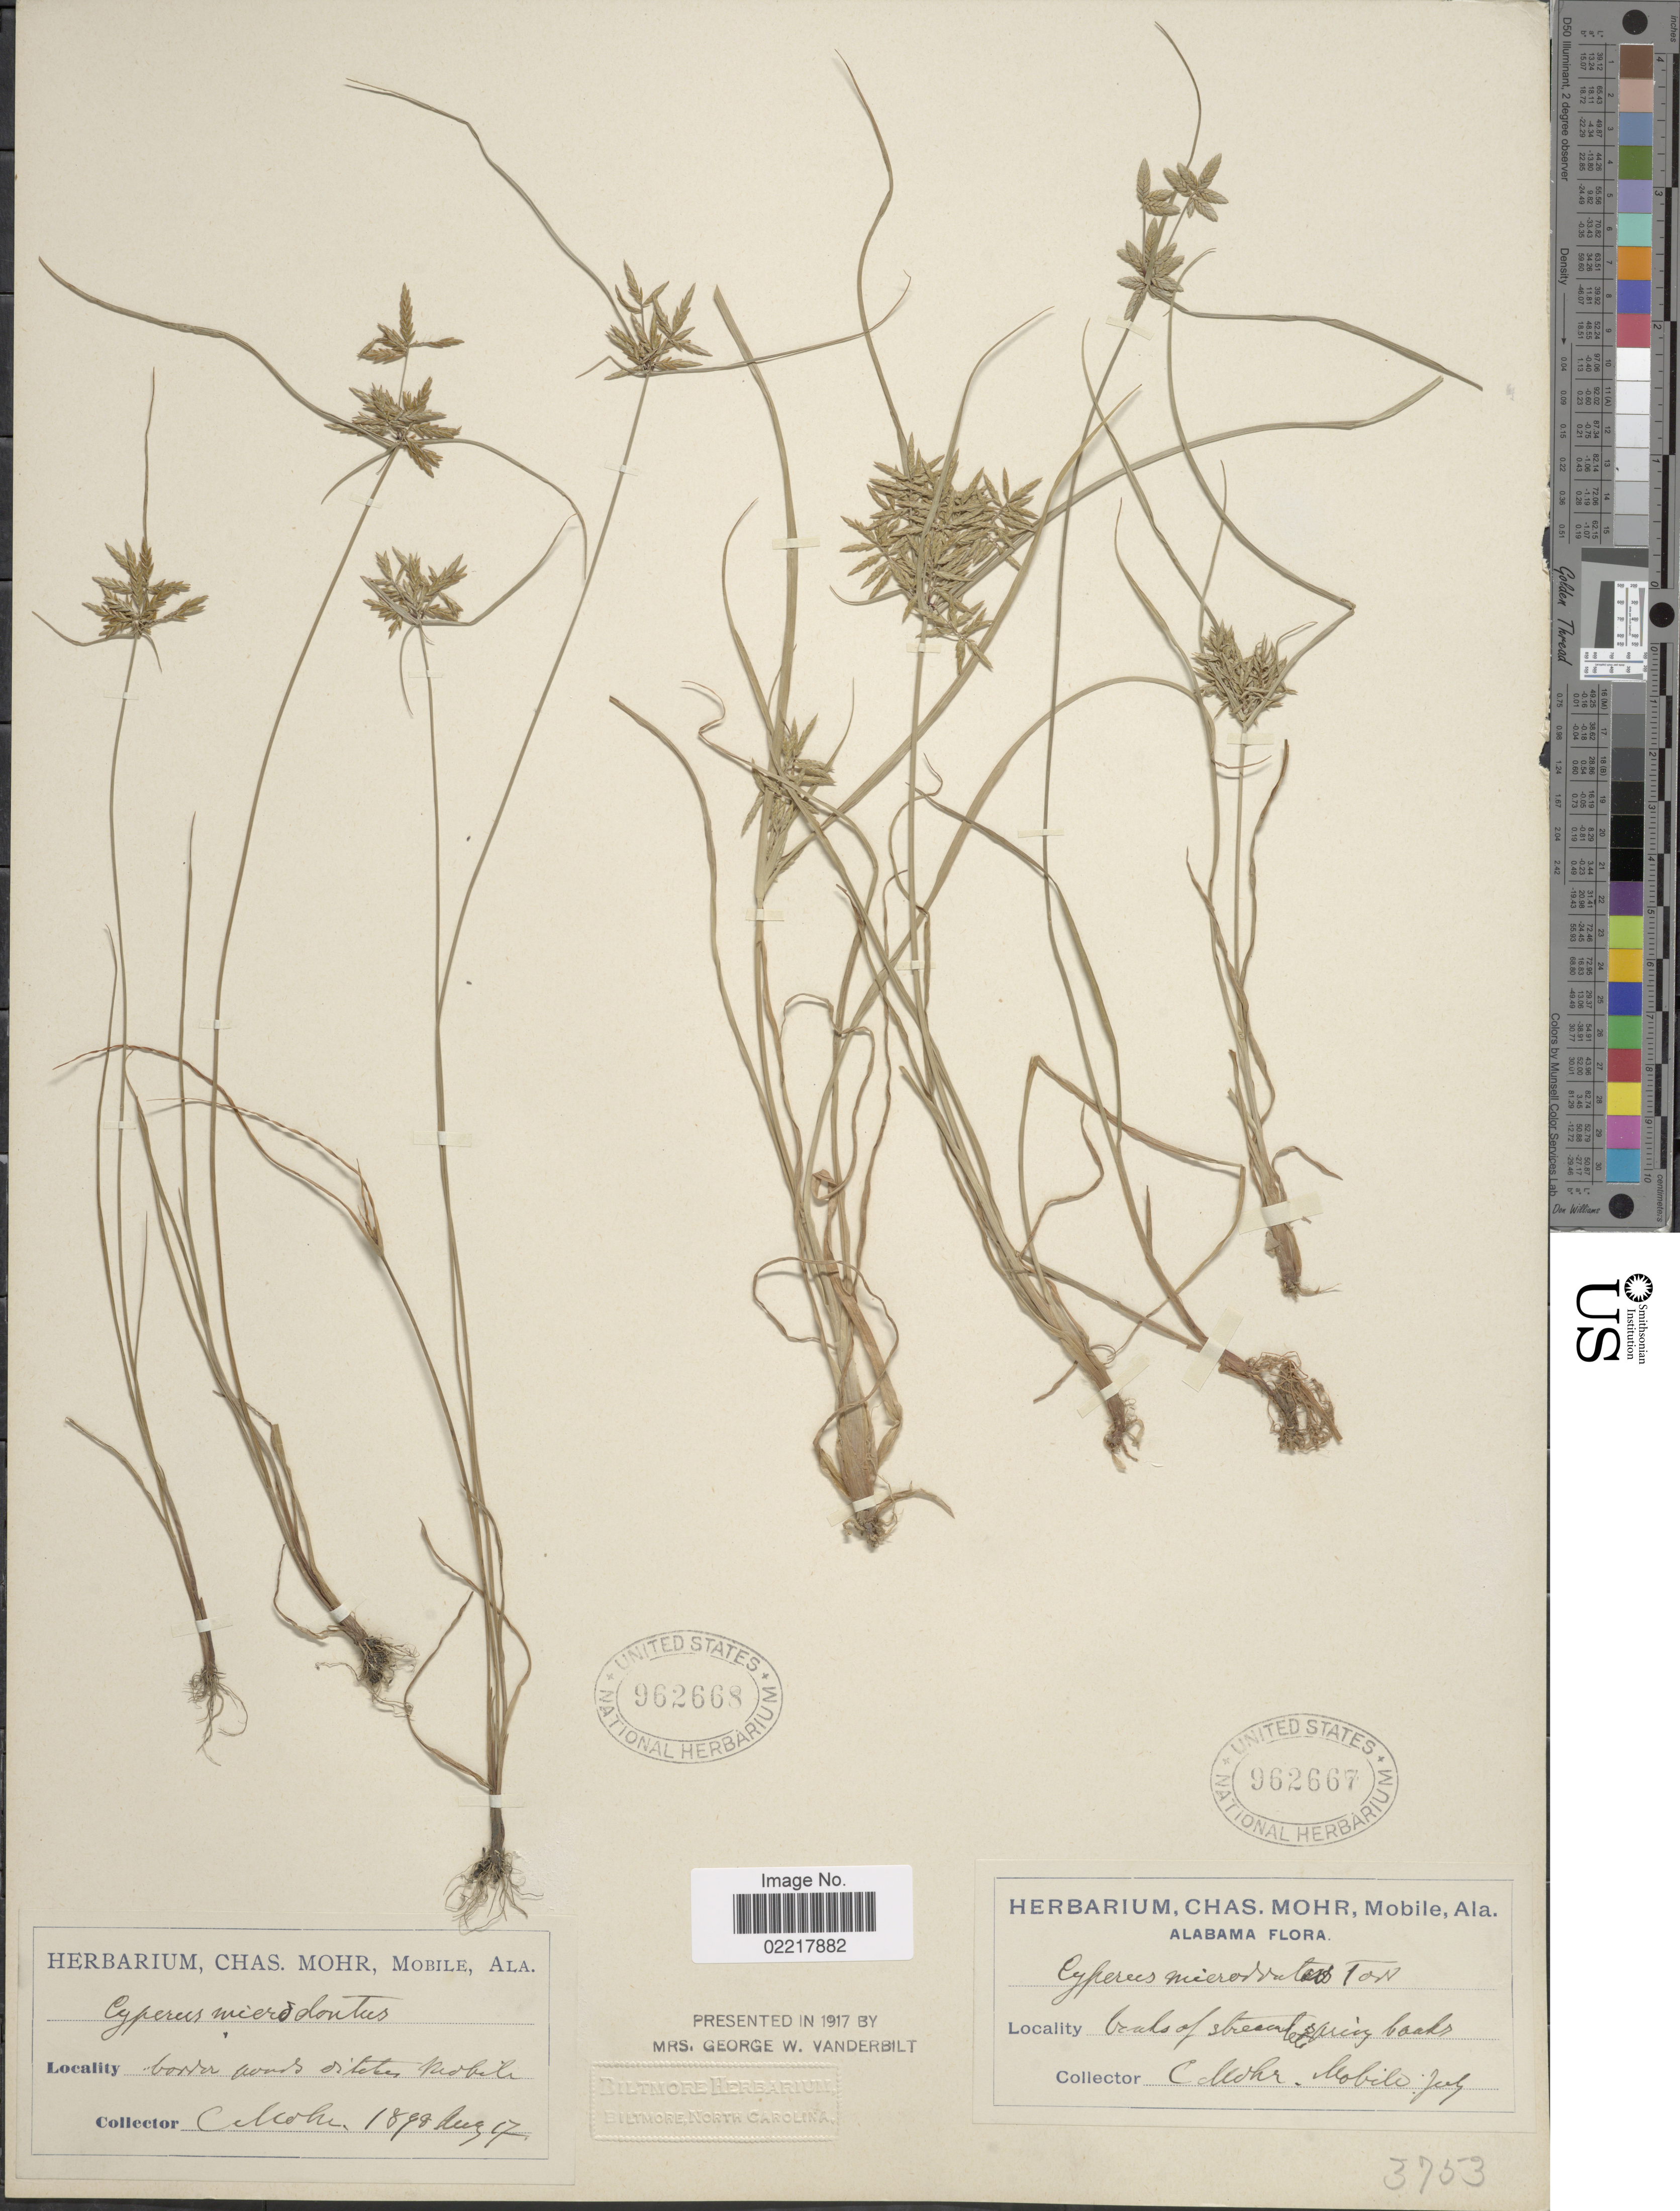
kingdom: Plantae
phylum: Tracheophyta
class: Liliopsida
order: Poales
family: Cyperaceae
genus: Cyperus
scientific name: Cyperus polystachyos var. texensis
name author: (Torr.) Fernald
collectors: C. T. Mohr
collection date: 1898-08-17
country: United States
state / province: Alabama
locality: Border ponds ditches Mobile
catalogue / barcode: US 962668-2